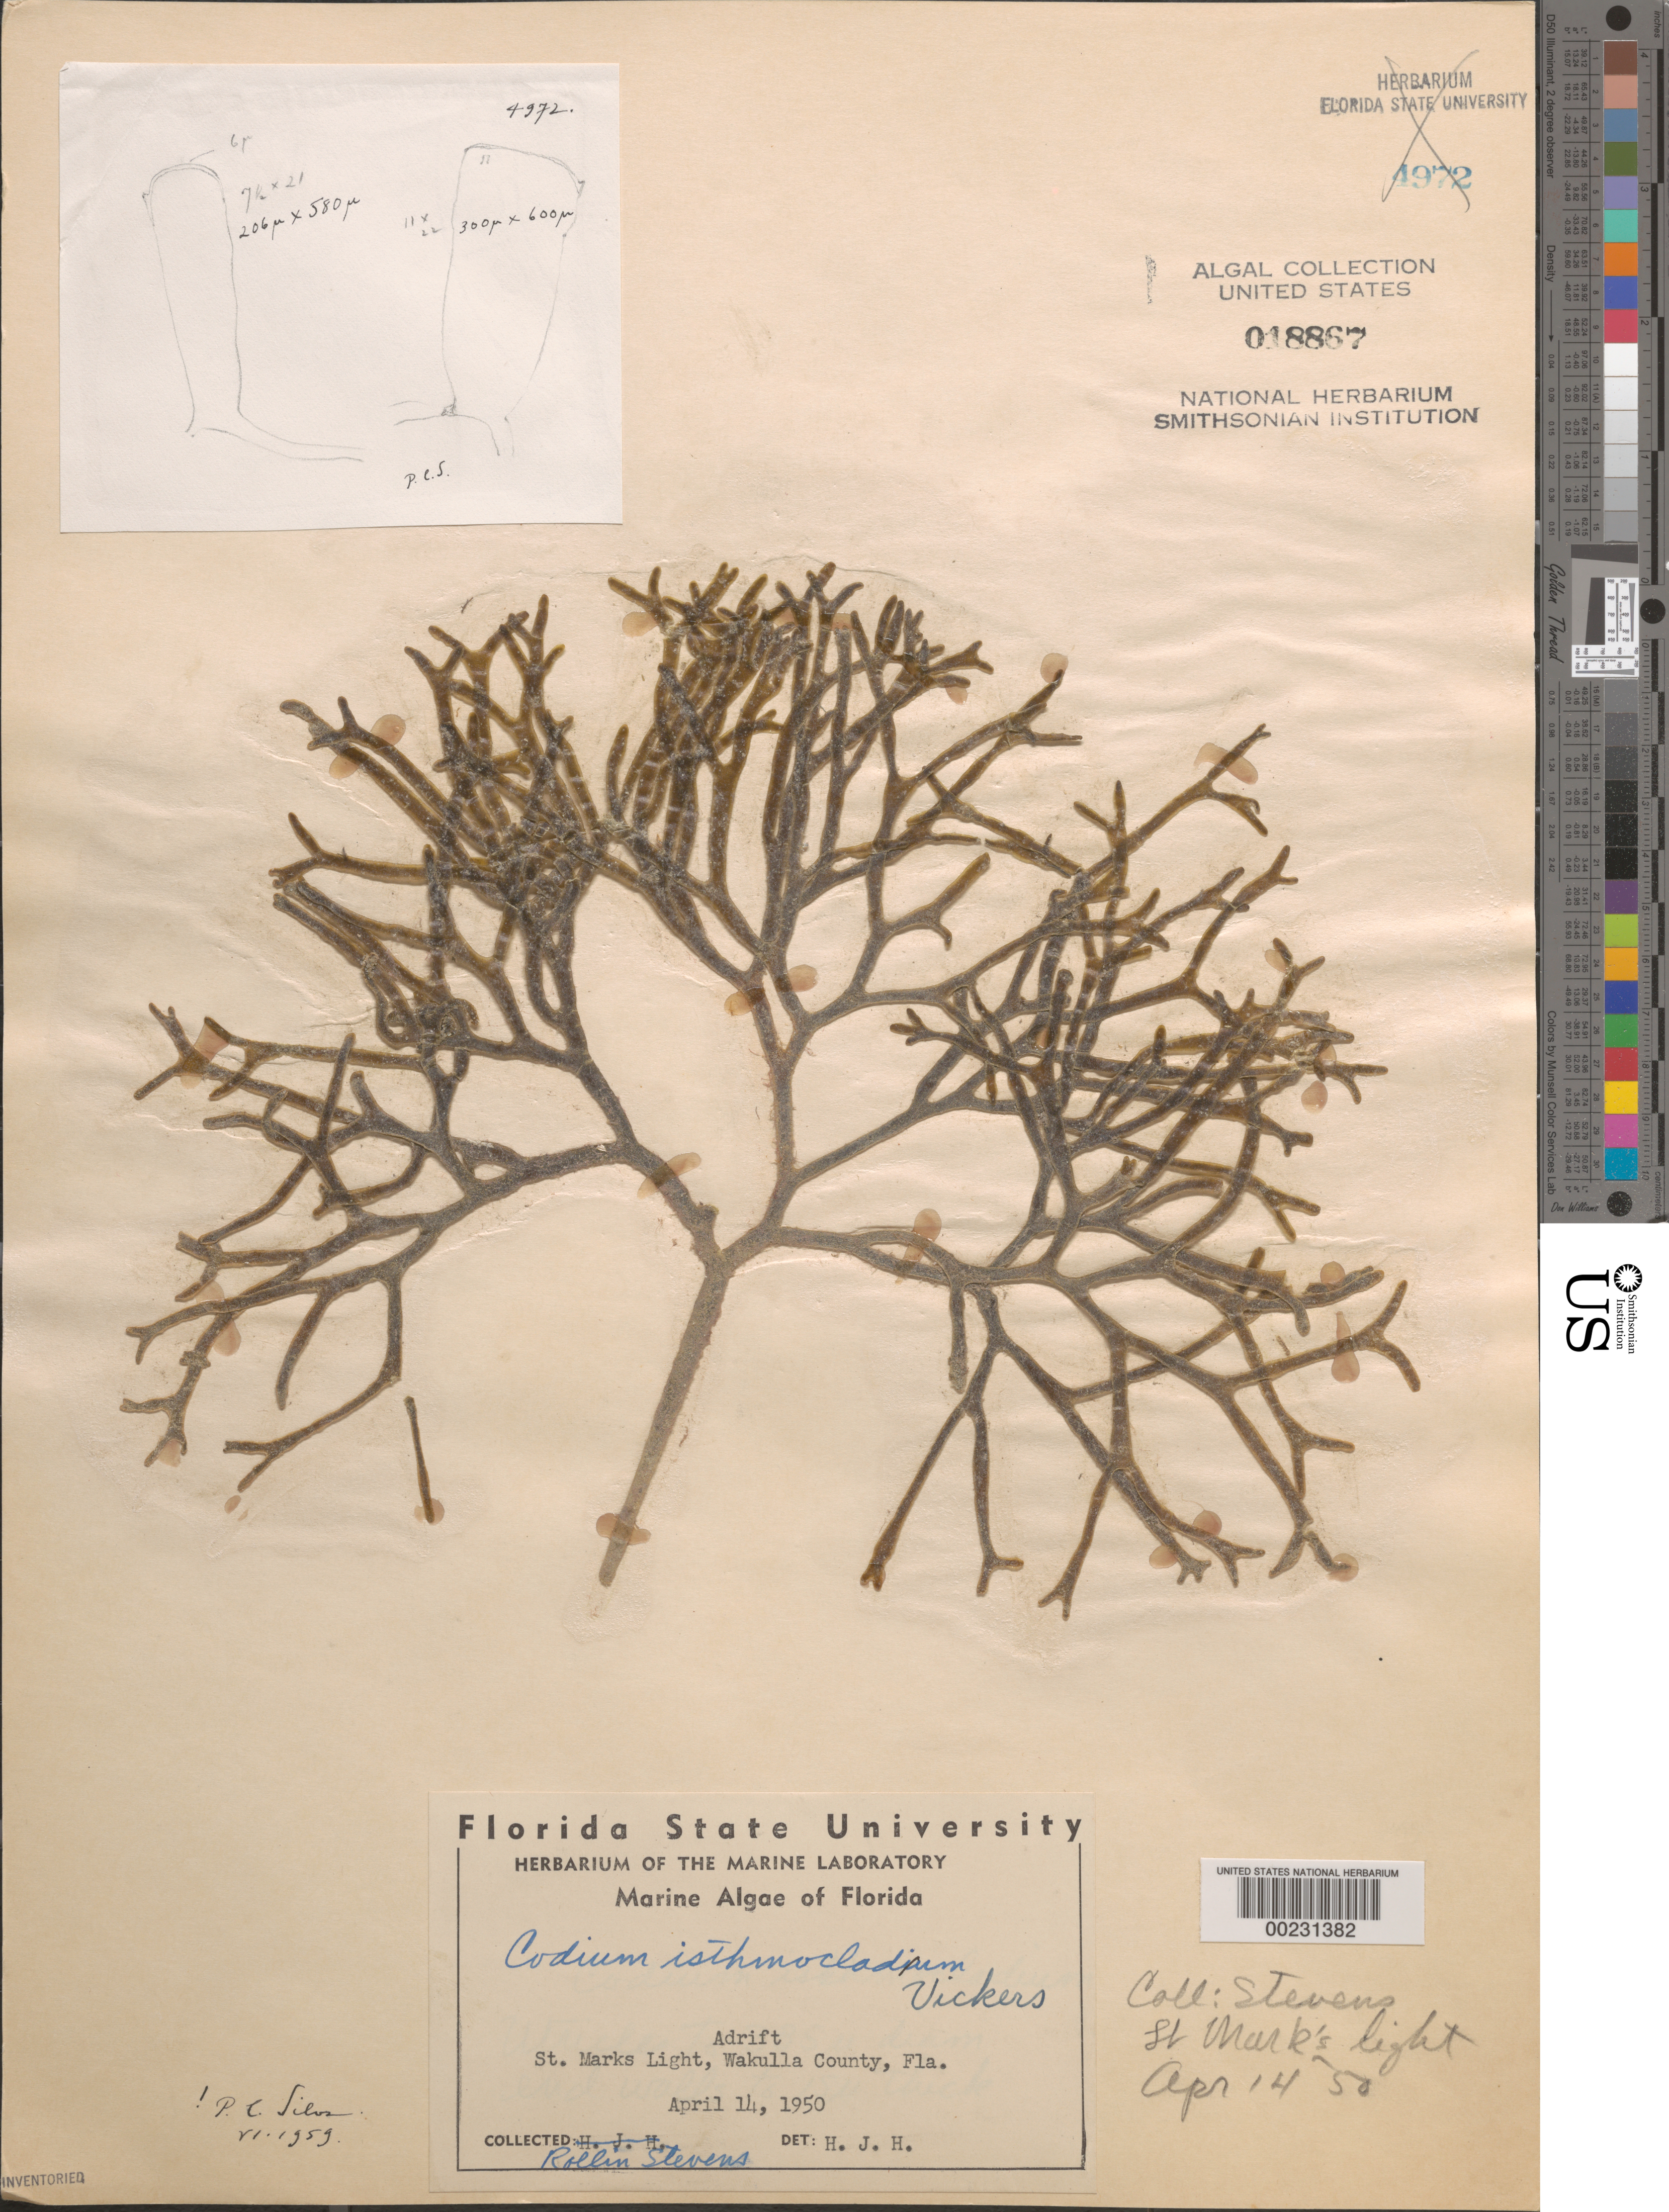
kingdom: Plantae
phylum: Chlorophyta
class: Ulvophyceae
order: Bryopsidales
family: Codiaceae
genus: Codium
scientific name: Codium isthmocladum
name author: Vickers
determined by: Humm, Harold J.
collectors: R. Stevens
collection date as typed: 14 Apr 1950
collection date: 1950-04-14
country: United States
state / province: Florida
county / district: Wakulla County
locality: St. Marks Light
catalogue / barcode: US 18867